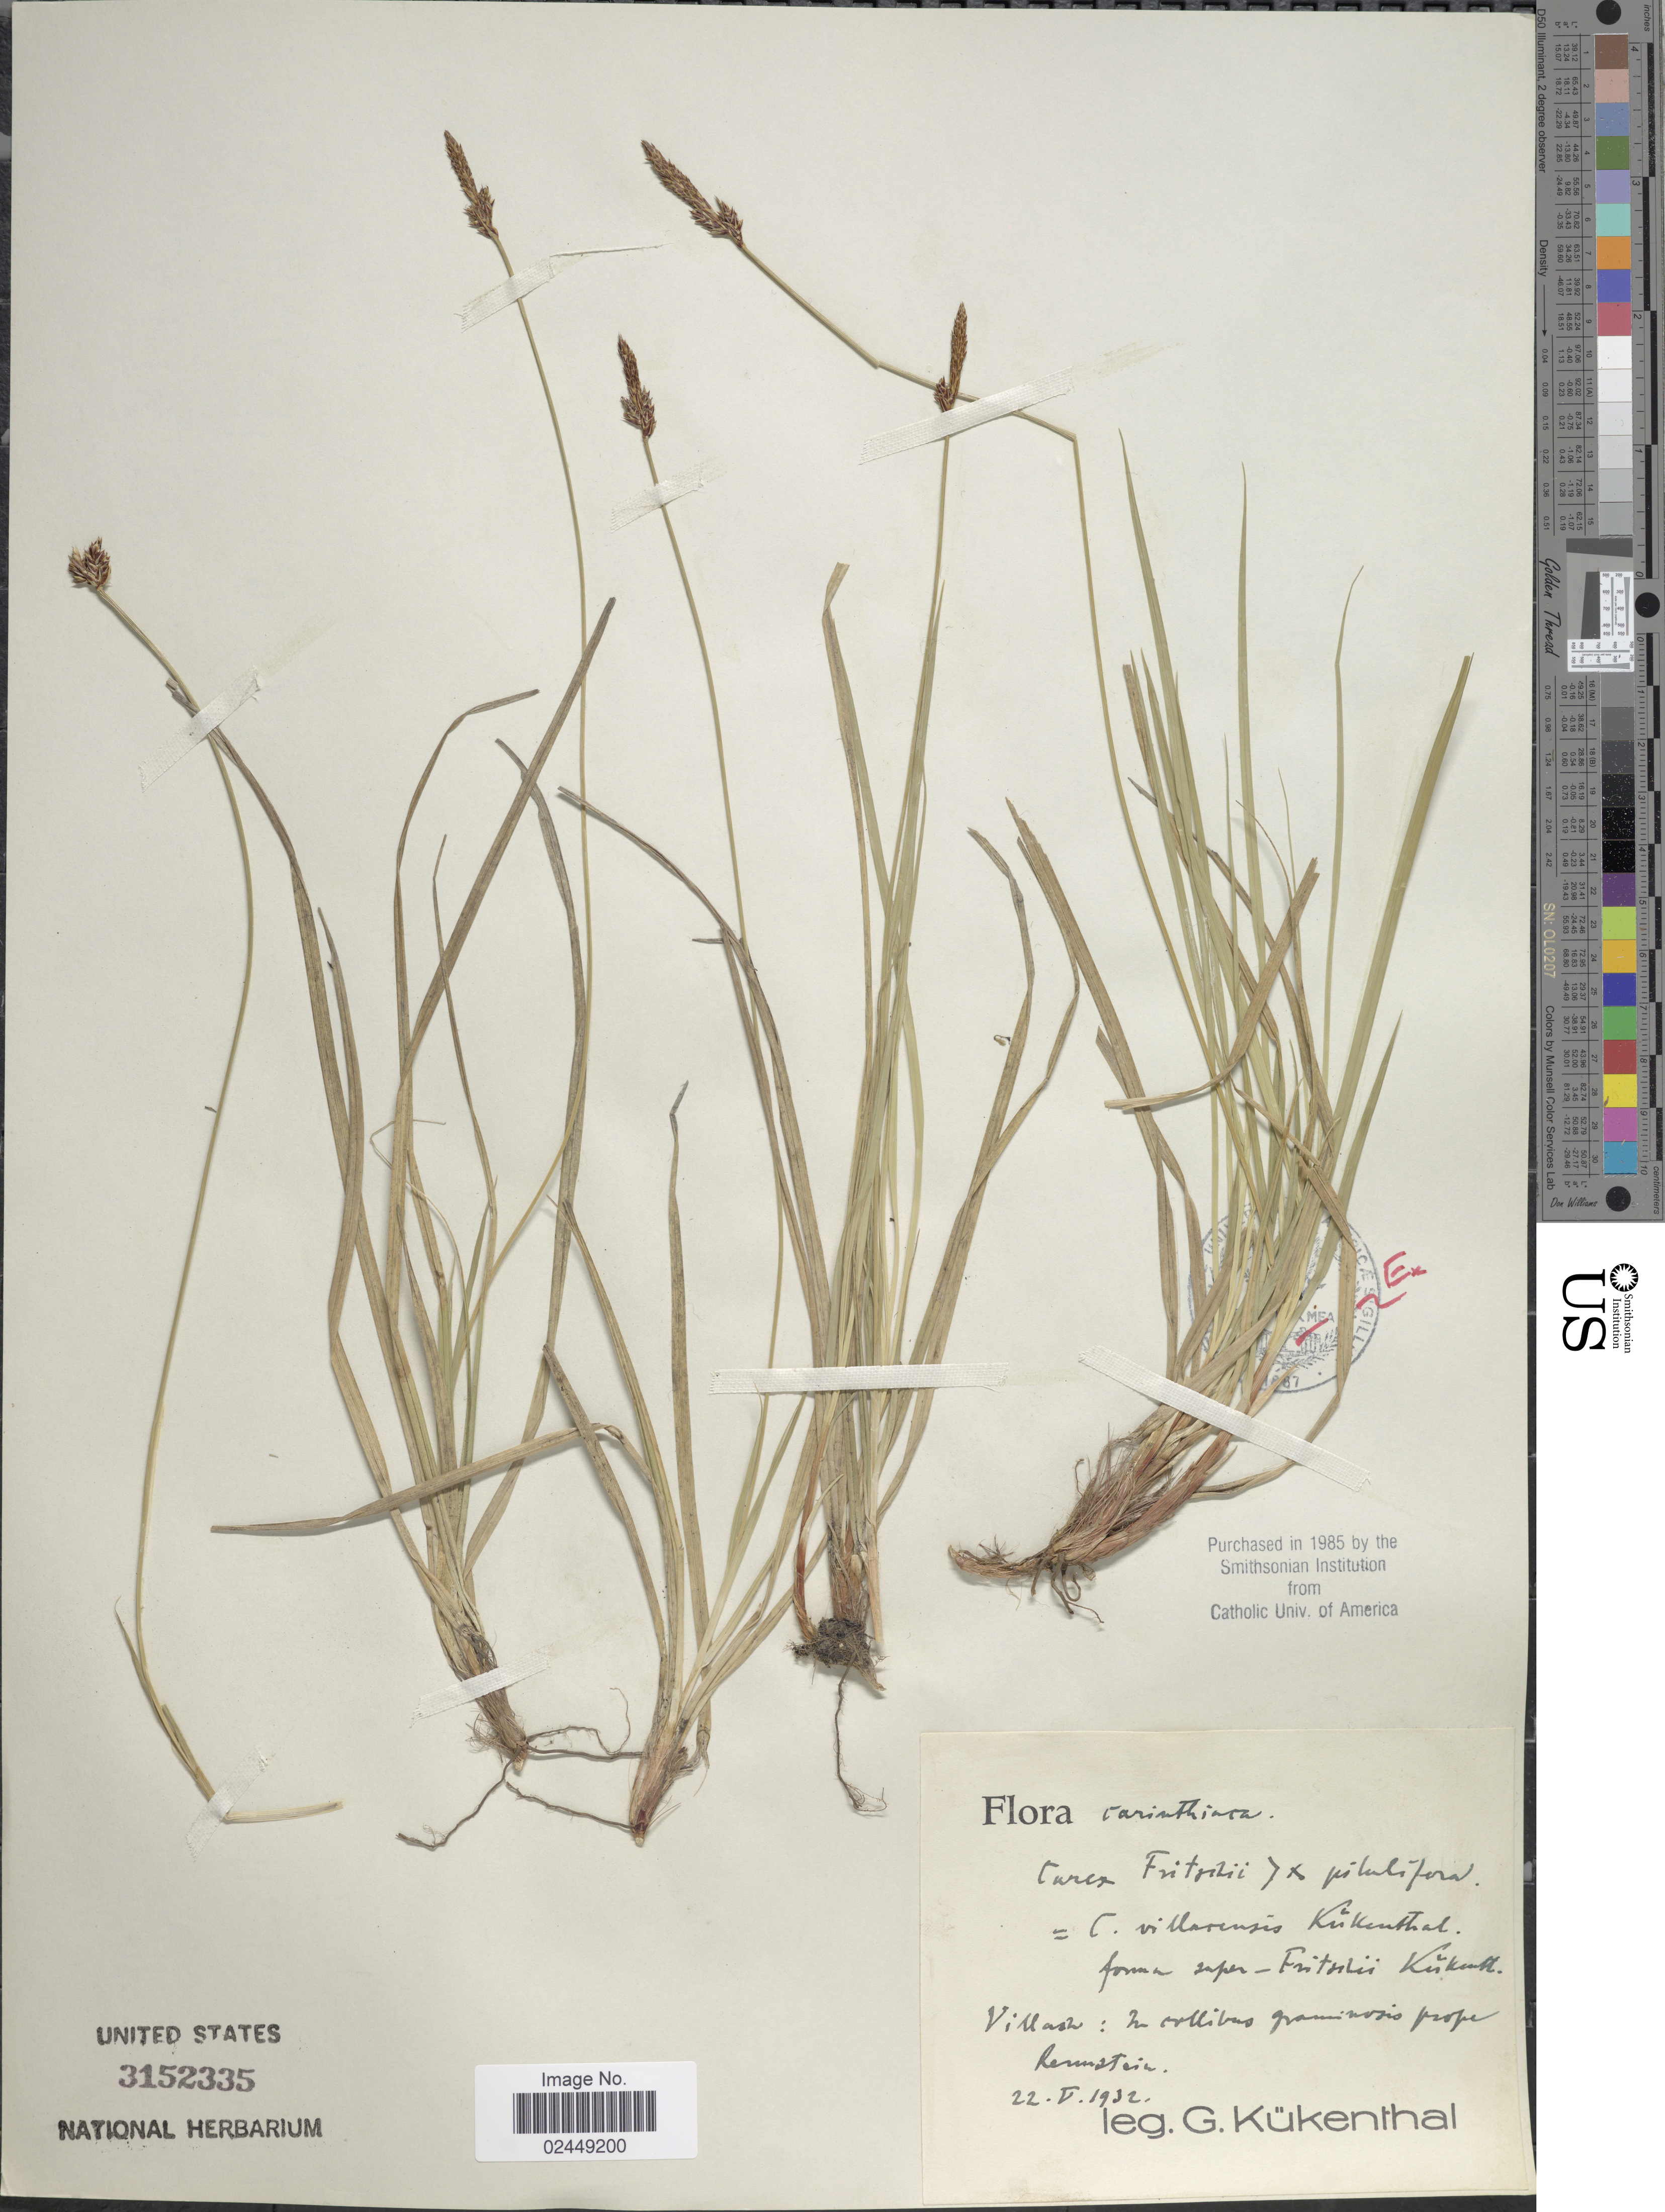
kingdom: Plantae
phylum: Tracheophyta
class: Liliopsida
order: Poales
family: Cyperaceae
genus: Carex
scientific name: Carex fritschii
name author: Waisb.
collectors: G. Kükenthal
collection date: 1932-05-22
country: Austria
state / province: Karnten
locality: Carinthiaca, Villash: in collibus graminosis prope Lemstein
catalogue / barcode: US 3152335